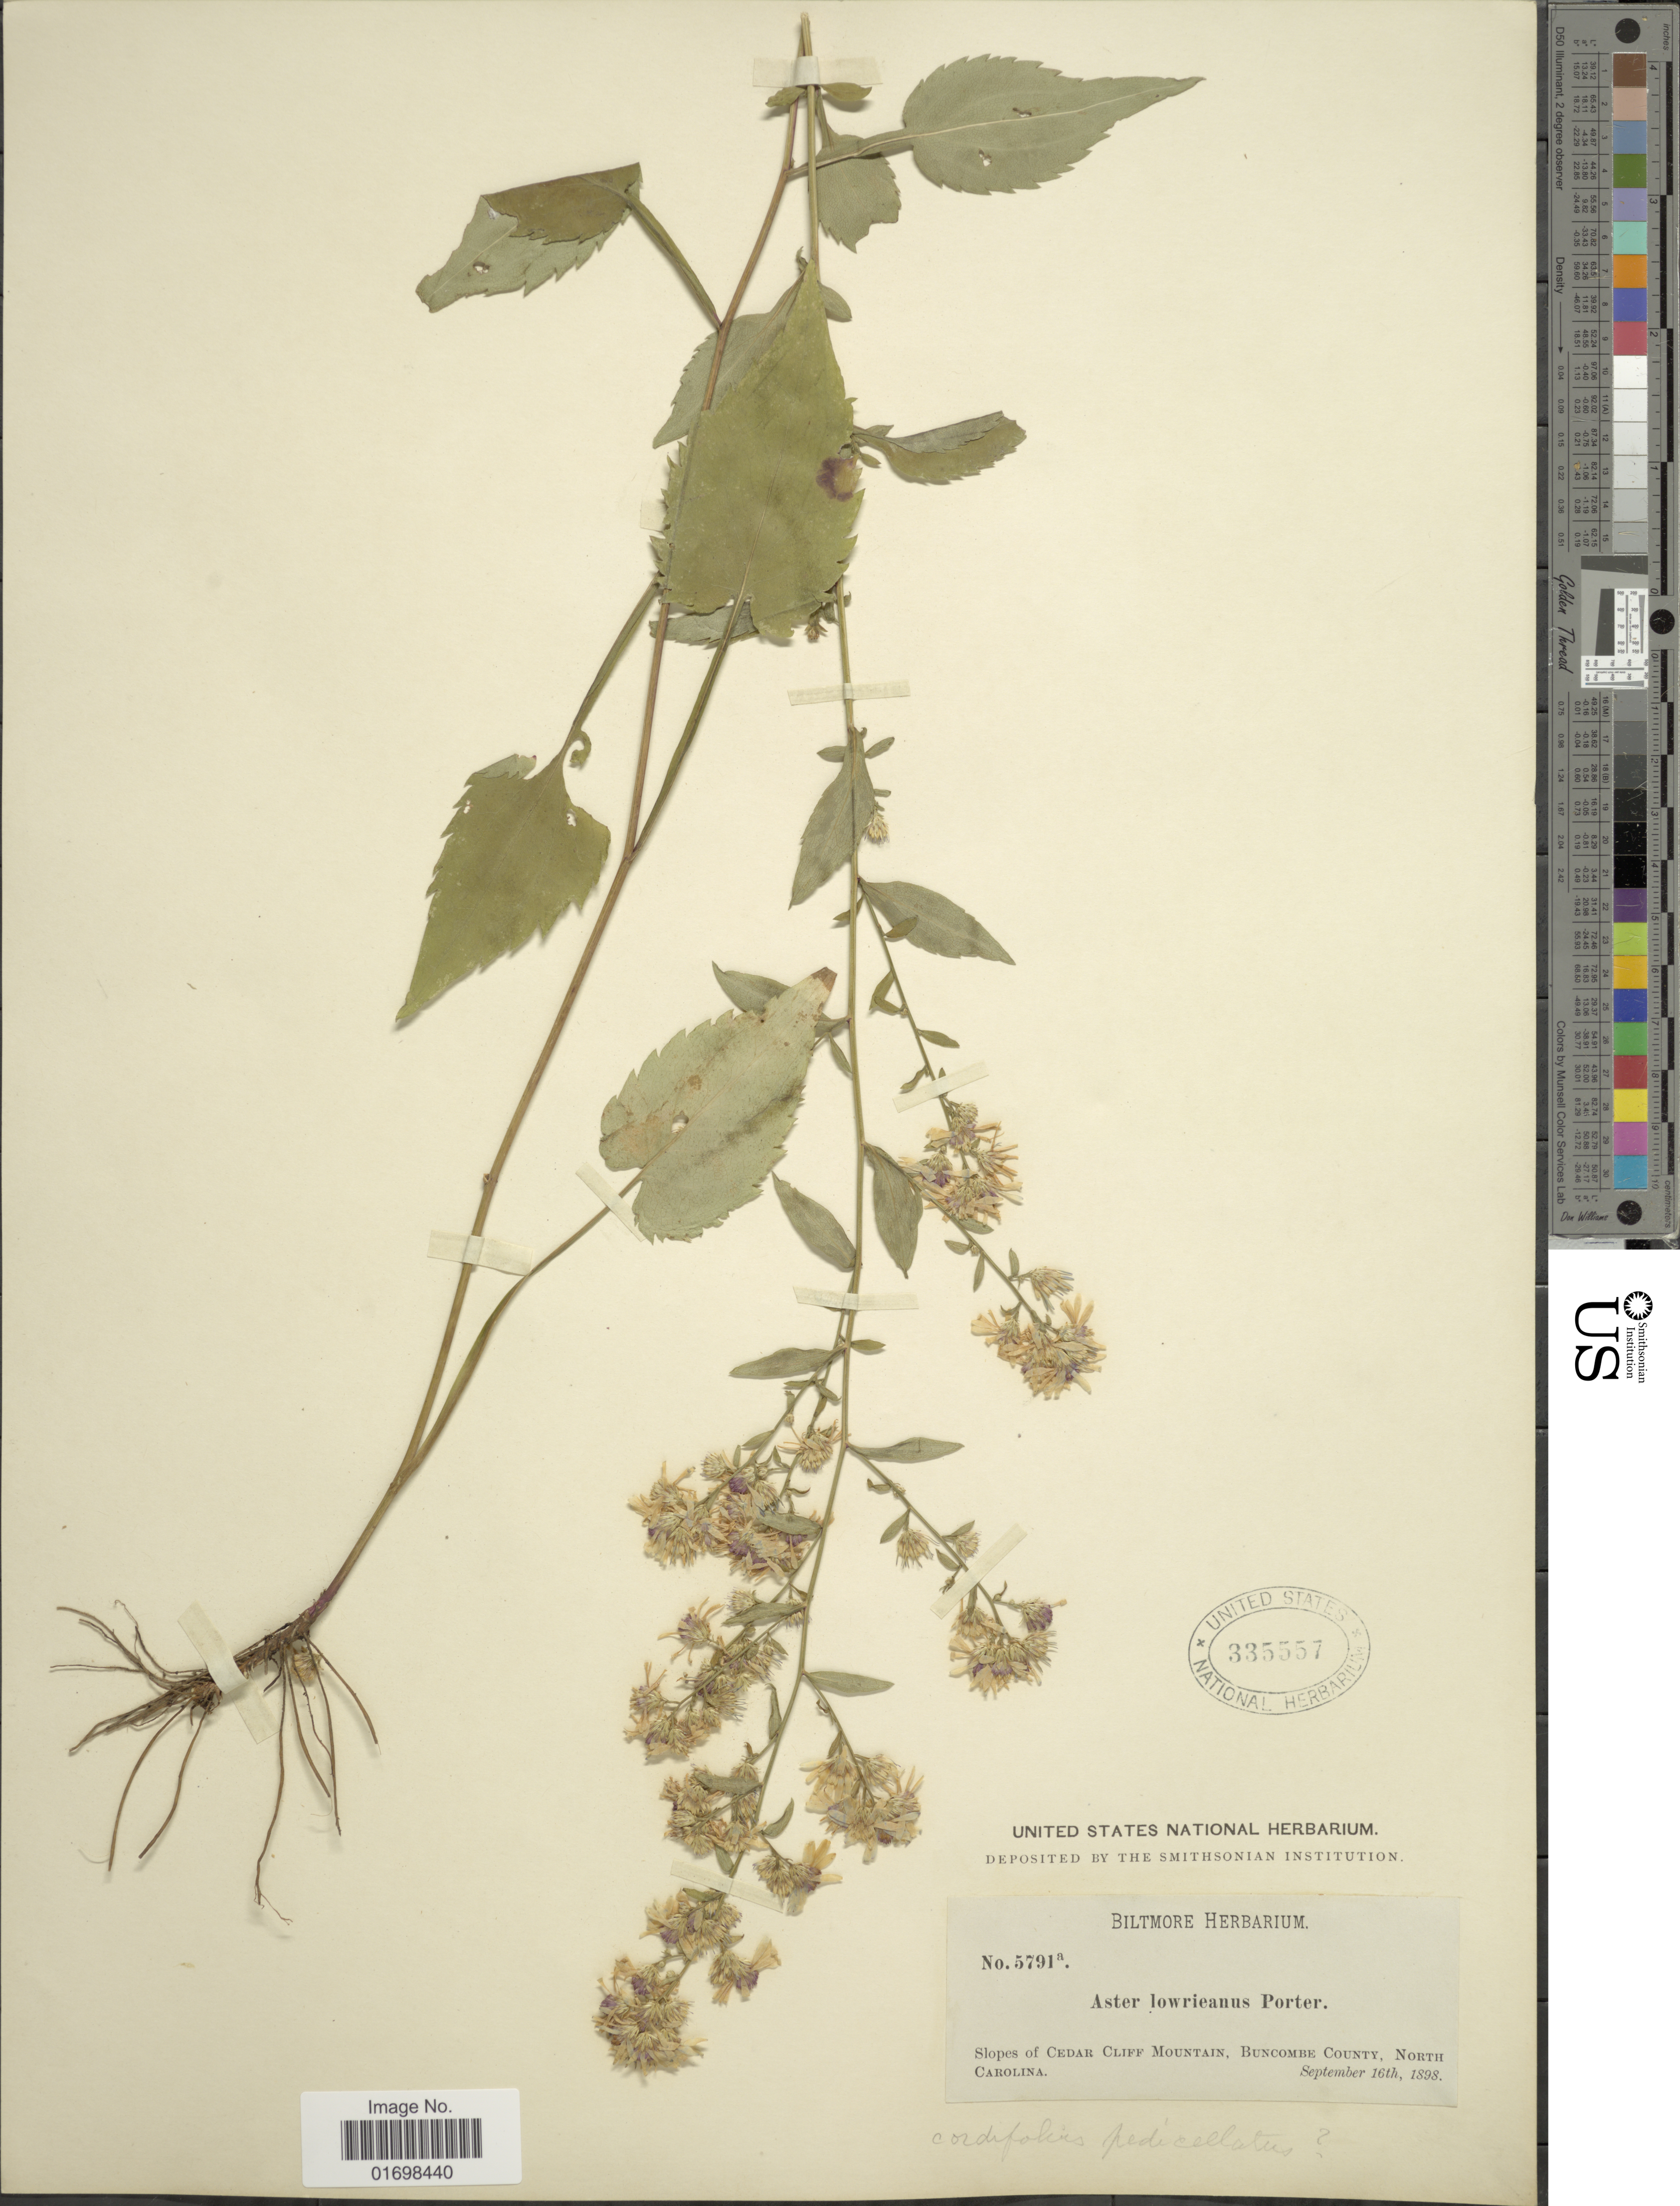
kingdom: Plantae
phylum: Tracheophyta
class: Magnoliopsida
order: Asterales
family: Asteraceae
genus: Symphyotrichum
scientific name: Symphyotrichum cordifolium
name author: (L.) G.L. Nesom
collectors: ex herb. Biltmore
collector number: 5791a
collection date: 1898-09-16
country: United States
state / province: North Carolina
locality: Slopes of Cedar Cliff Mountain, Buncombe County, North Carolina.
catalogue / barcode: US 335557